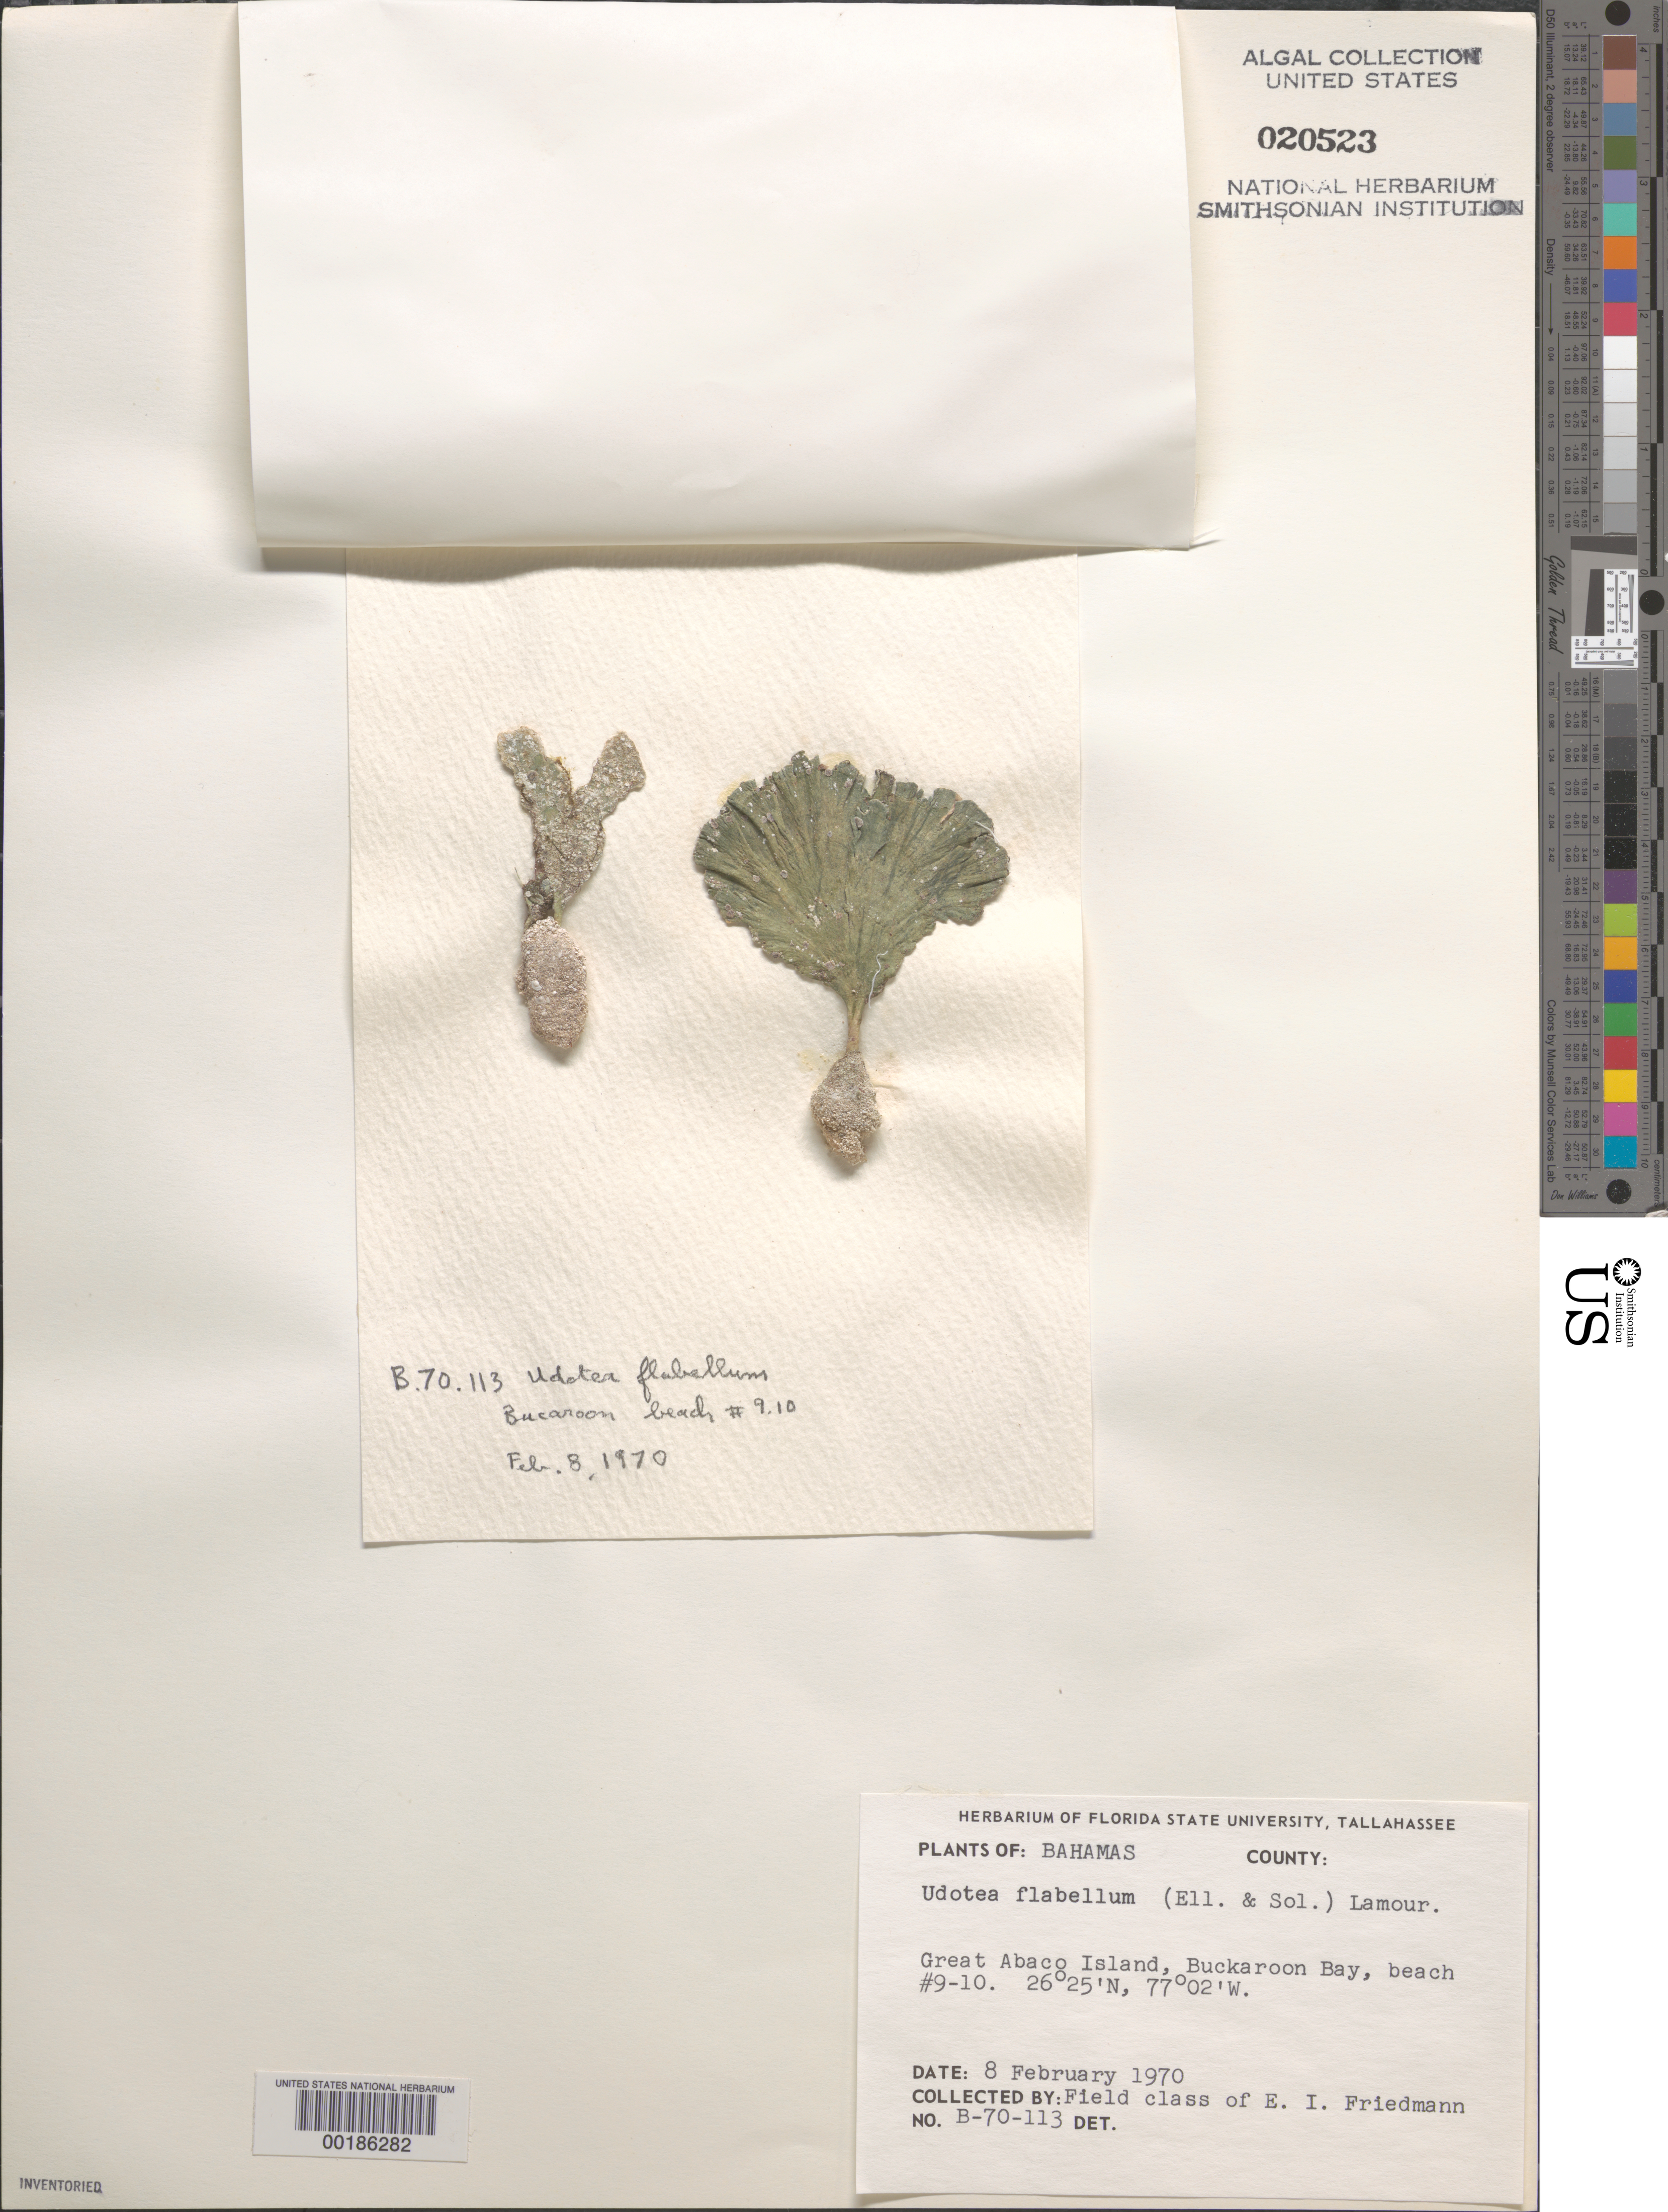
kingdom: Plantae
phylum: Chlorophyta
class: Ulvophyceae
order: Bryopsidales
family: Udoteaceae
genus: Udotea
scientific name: Udotea flabellum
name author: (J. Ellis & Sol.) M. Howe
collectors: E. Friedmann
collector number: B-70-113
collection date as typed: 08 Feb 1970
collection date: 1970-02-08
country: Bahamas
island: Great Abaco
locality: Buckaroon Bay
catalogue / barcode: US 20524-2